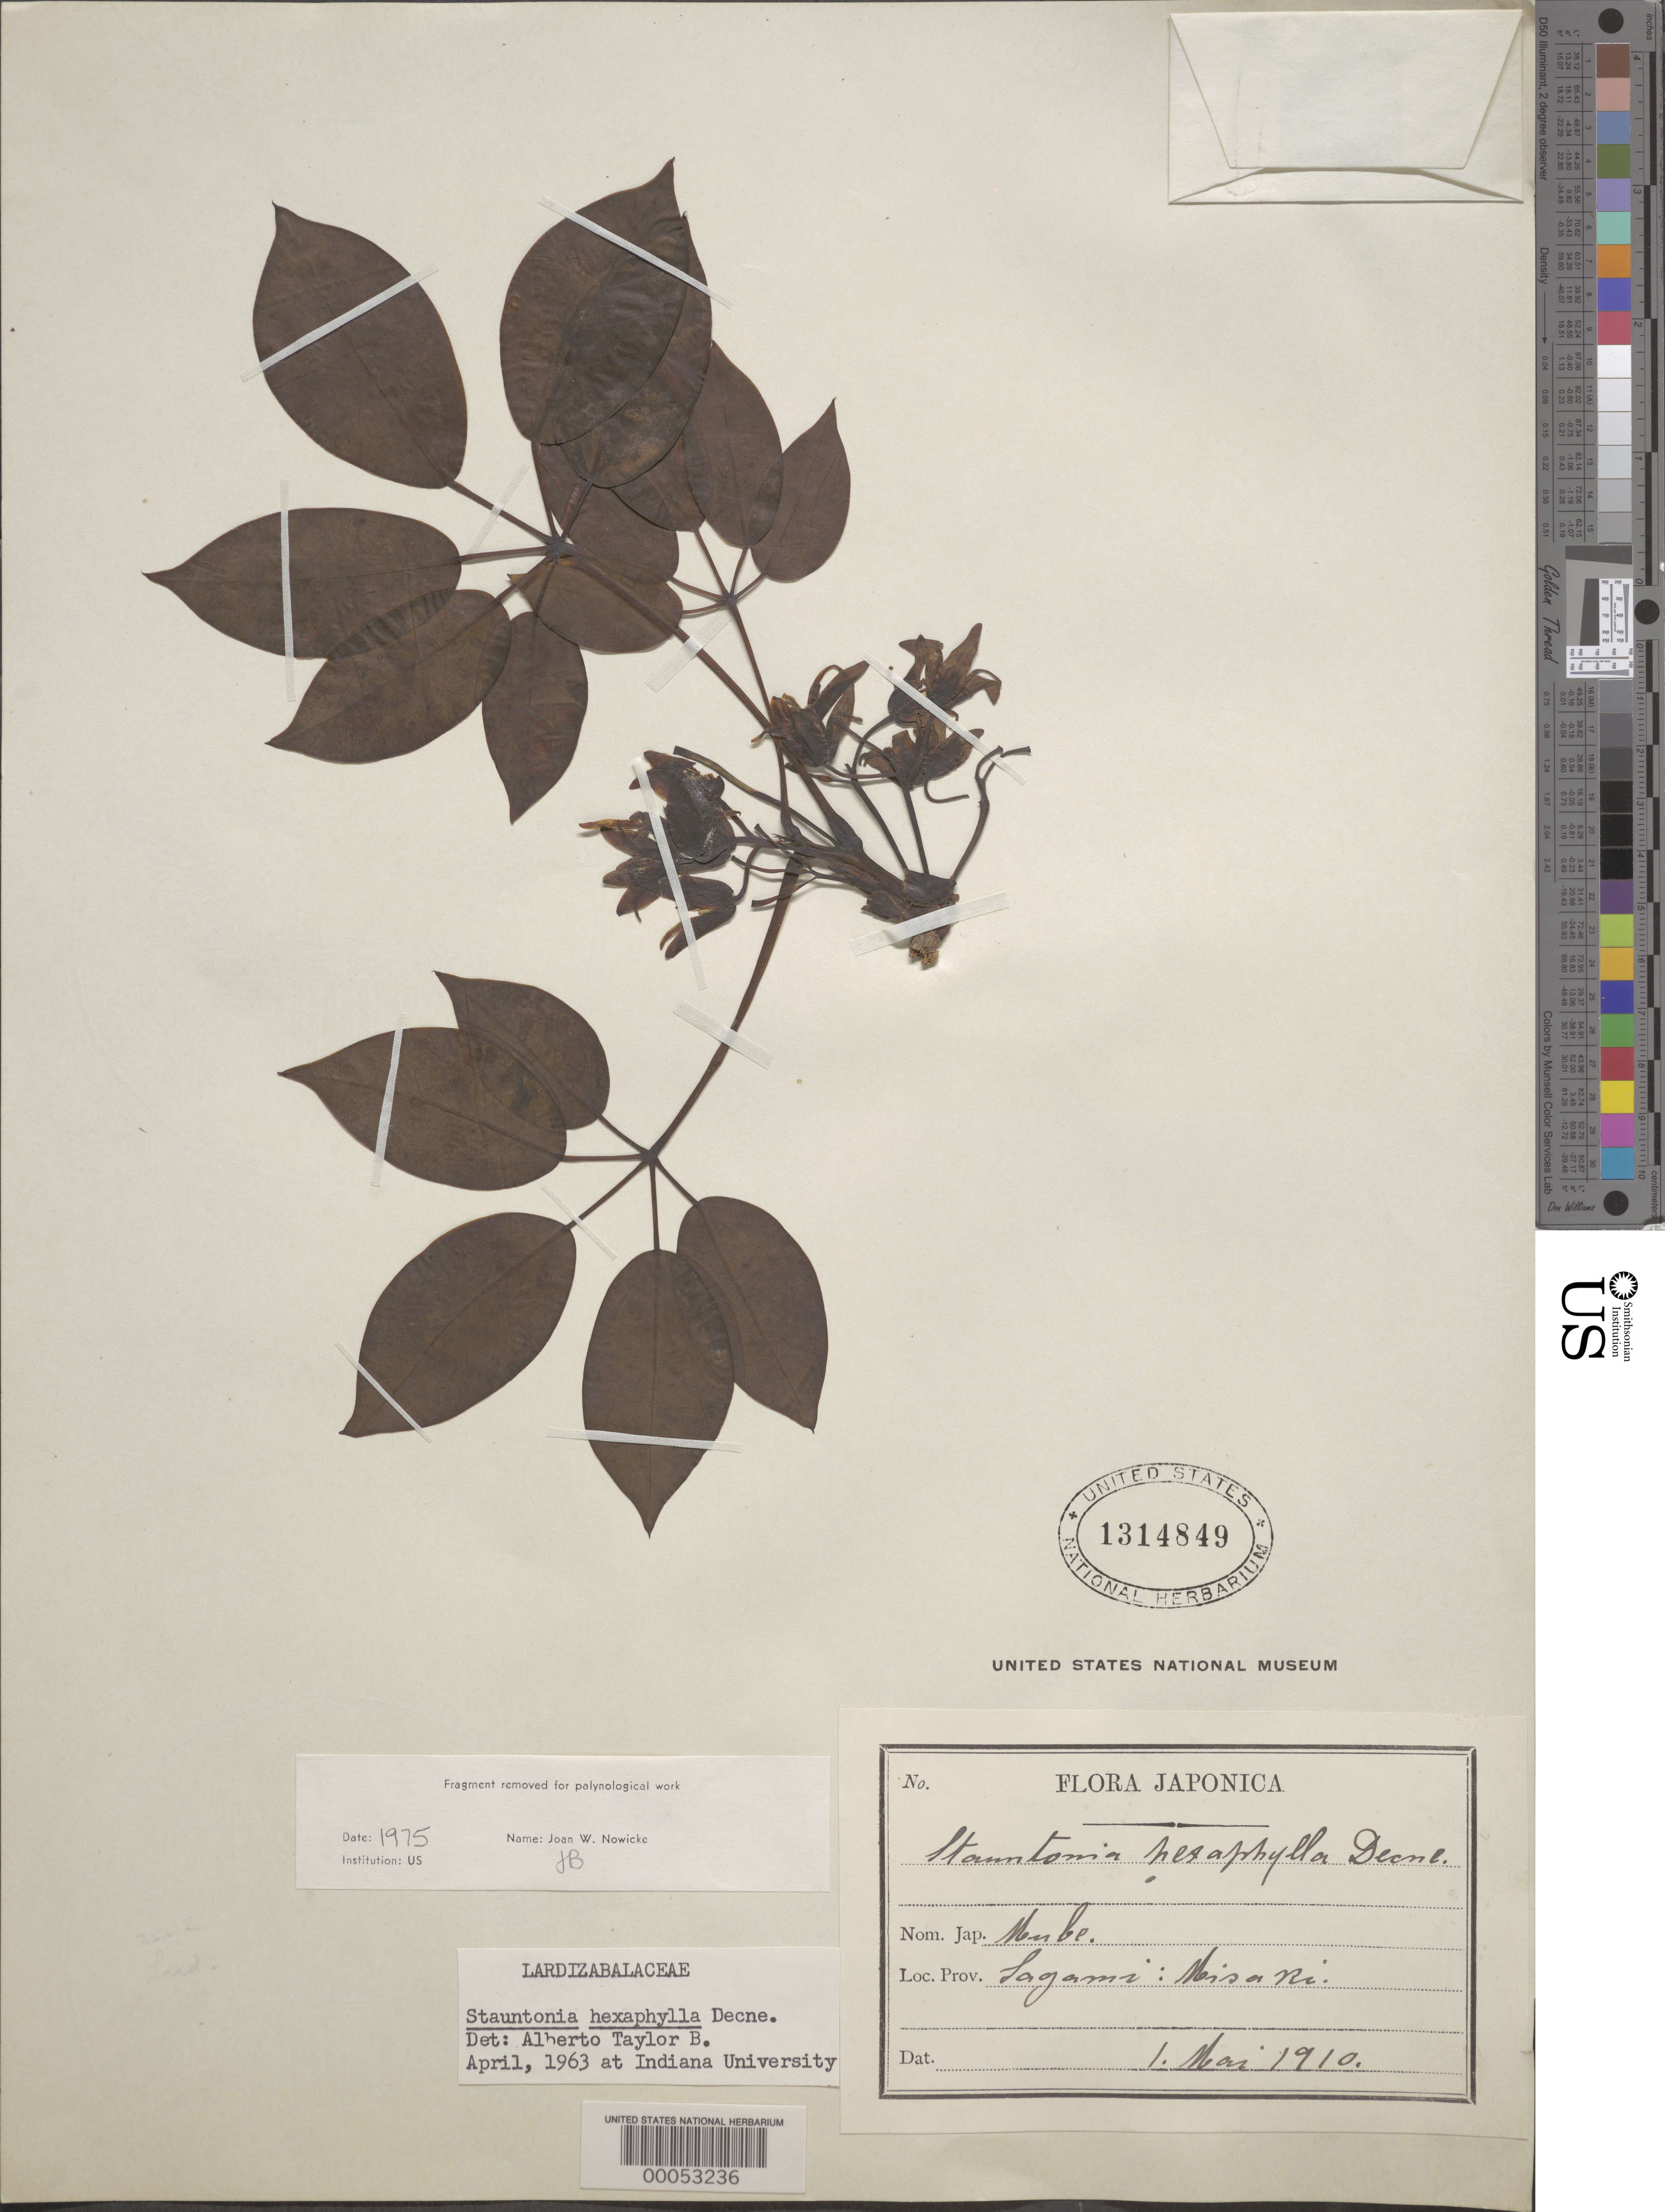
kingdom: Plantae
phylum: Tracheophyta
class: Magnoliopsida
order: Ranunculales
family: Lardizabalaceae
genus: Stauntonia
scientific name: Stauntonia hexaphylla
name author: Decne.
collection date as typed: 01 May 1910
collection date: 1910-05-01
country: Japan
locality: Monbe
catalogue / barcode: US 1314849